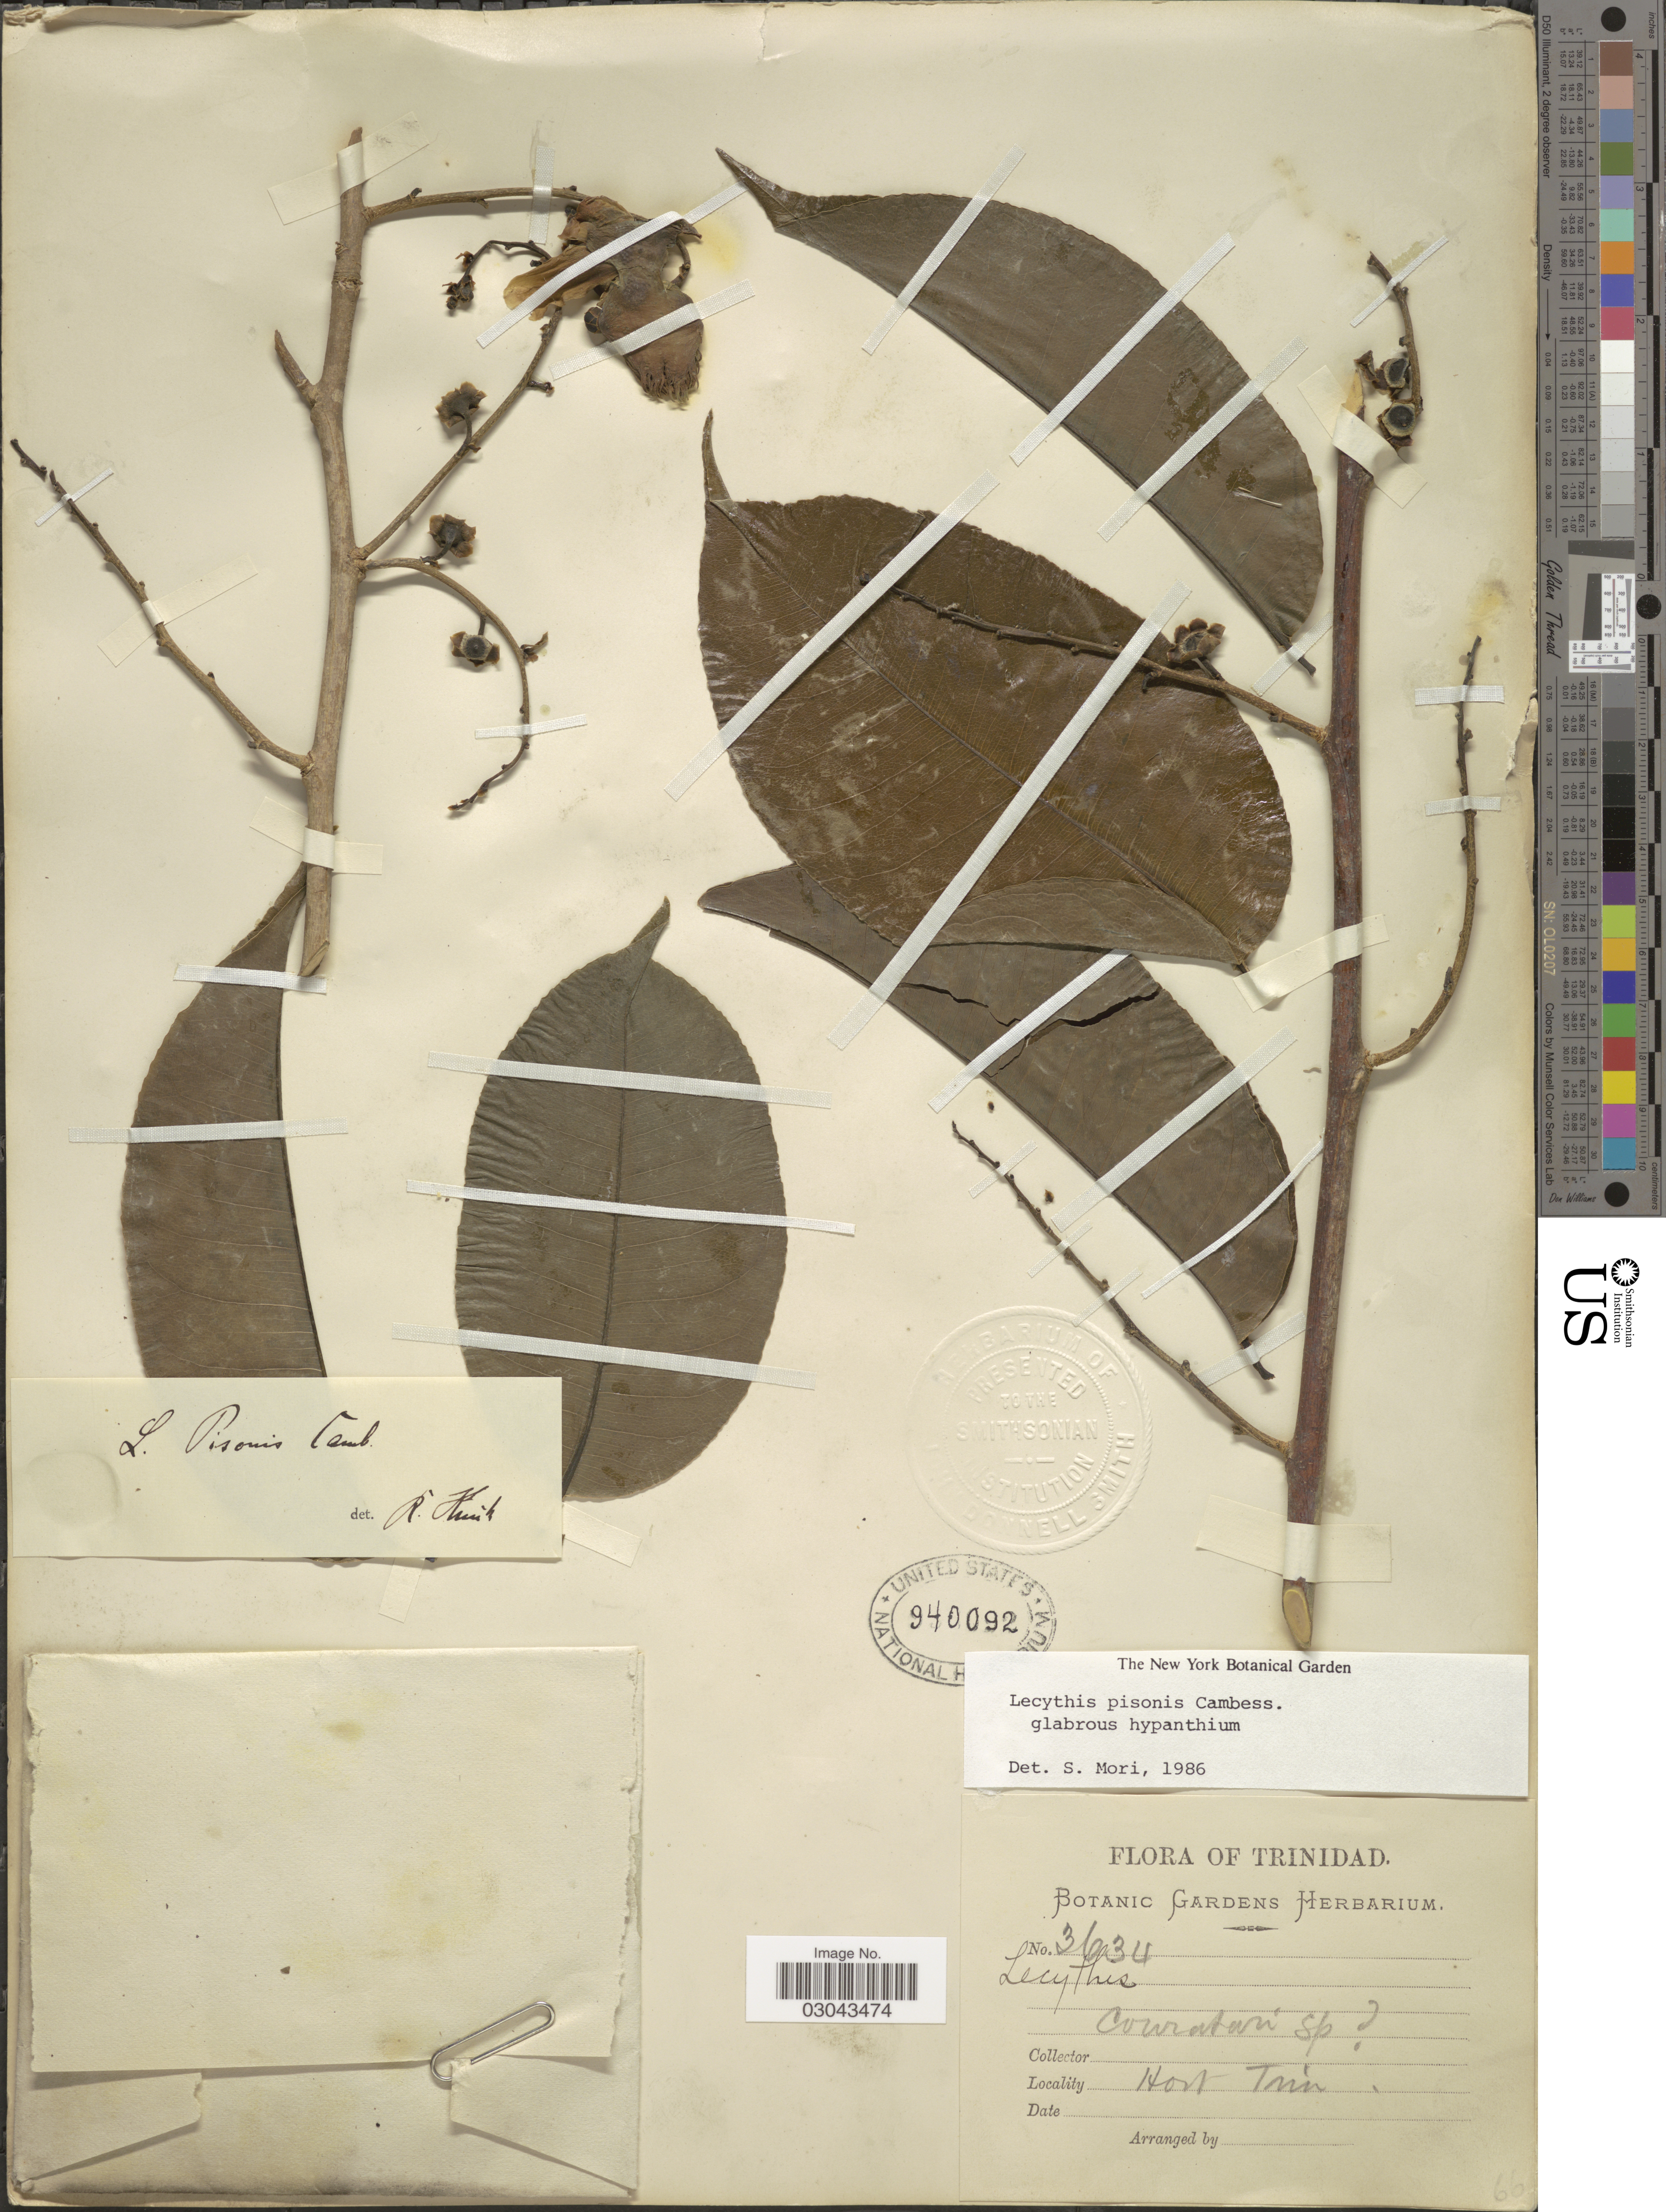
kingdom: Plantae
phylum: Tracheophyta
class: Magnoliopsida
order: Ericales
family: Lecythidaceae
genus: Lecythis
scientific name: Lecythis pisonis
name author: Cambess.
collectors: ex herb. Botanic Gardens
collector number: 3634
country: Trinidad and Tobago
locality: Hort Trin.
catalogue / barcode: US 940092